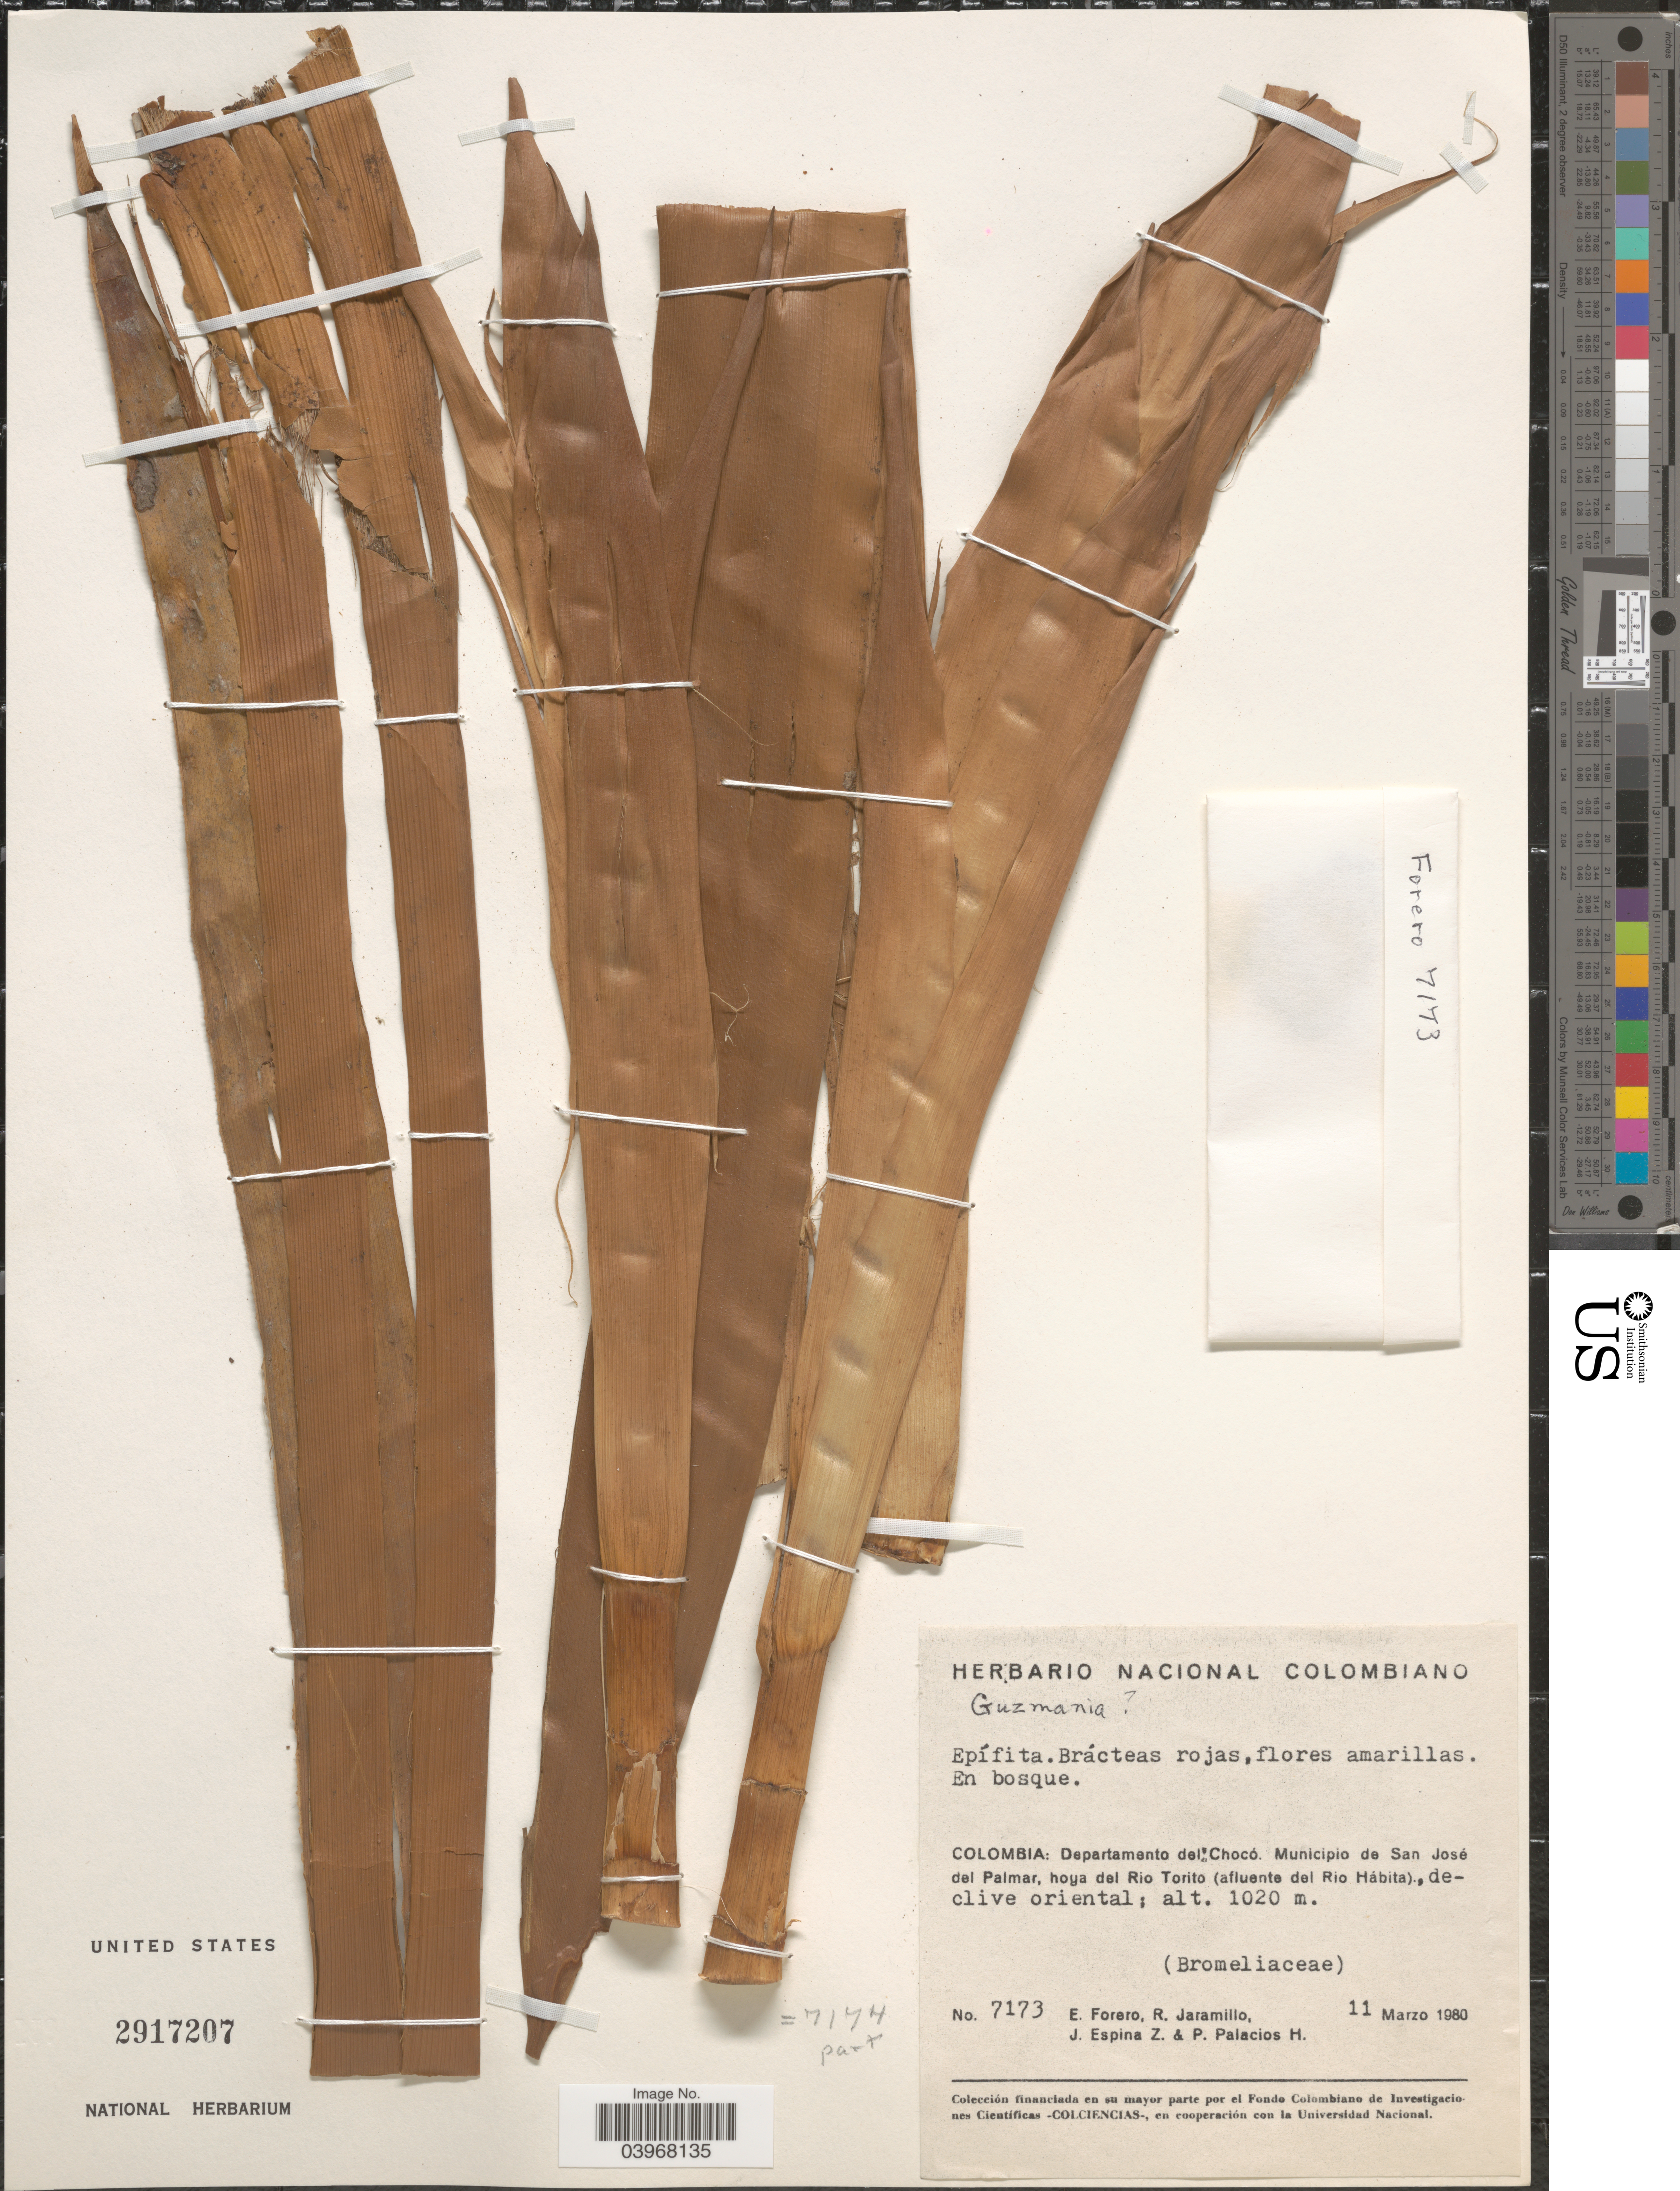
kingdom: Plantae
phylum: Tracheophyta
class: Liliopsida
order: Poales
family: Bromeliaceae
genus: Guzmania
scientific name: Guzmania amplectens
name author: L.B. Sm.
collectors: E. Forero, R. Jaramillo, J. Espina Z. & P. Palacios H.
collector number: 7173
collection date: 1980-03-11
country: Colombia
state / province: Chocó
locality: Departamento del Chocó. Municipio de San José del Palmar, hoya del Rio Torito (afluente del Rio Hábita), declive oriental.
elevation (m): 1020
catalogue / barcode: US 2917207